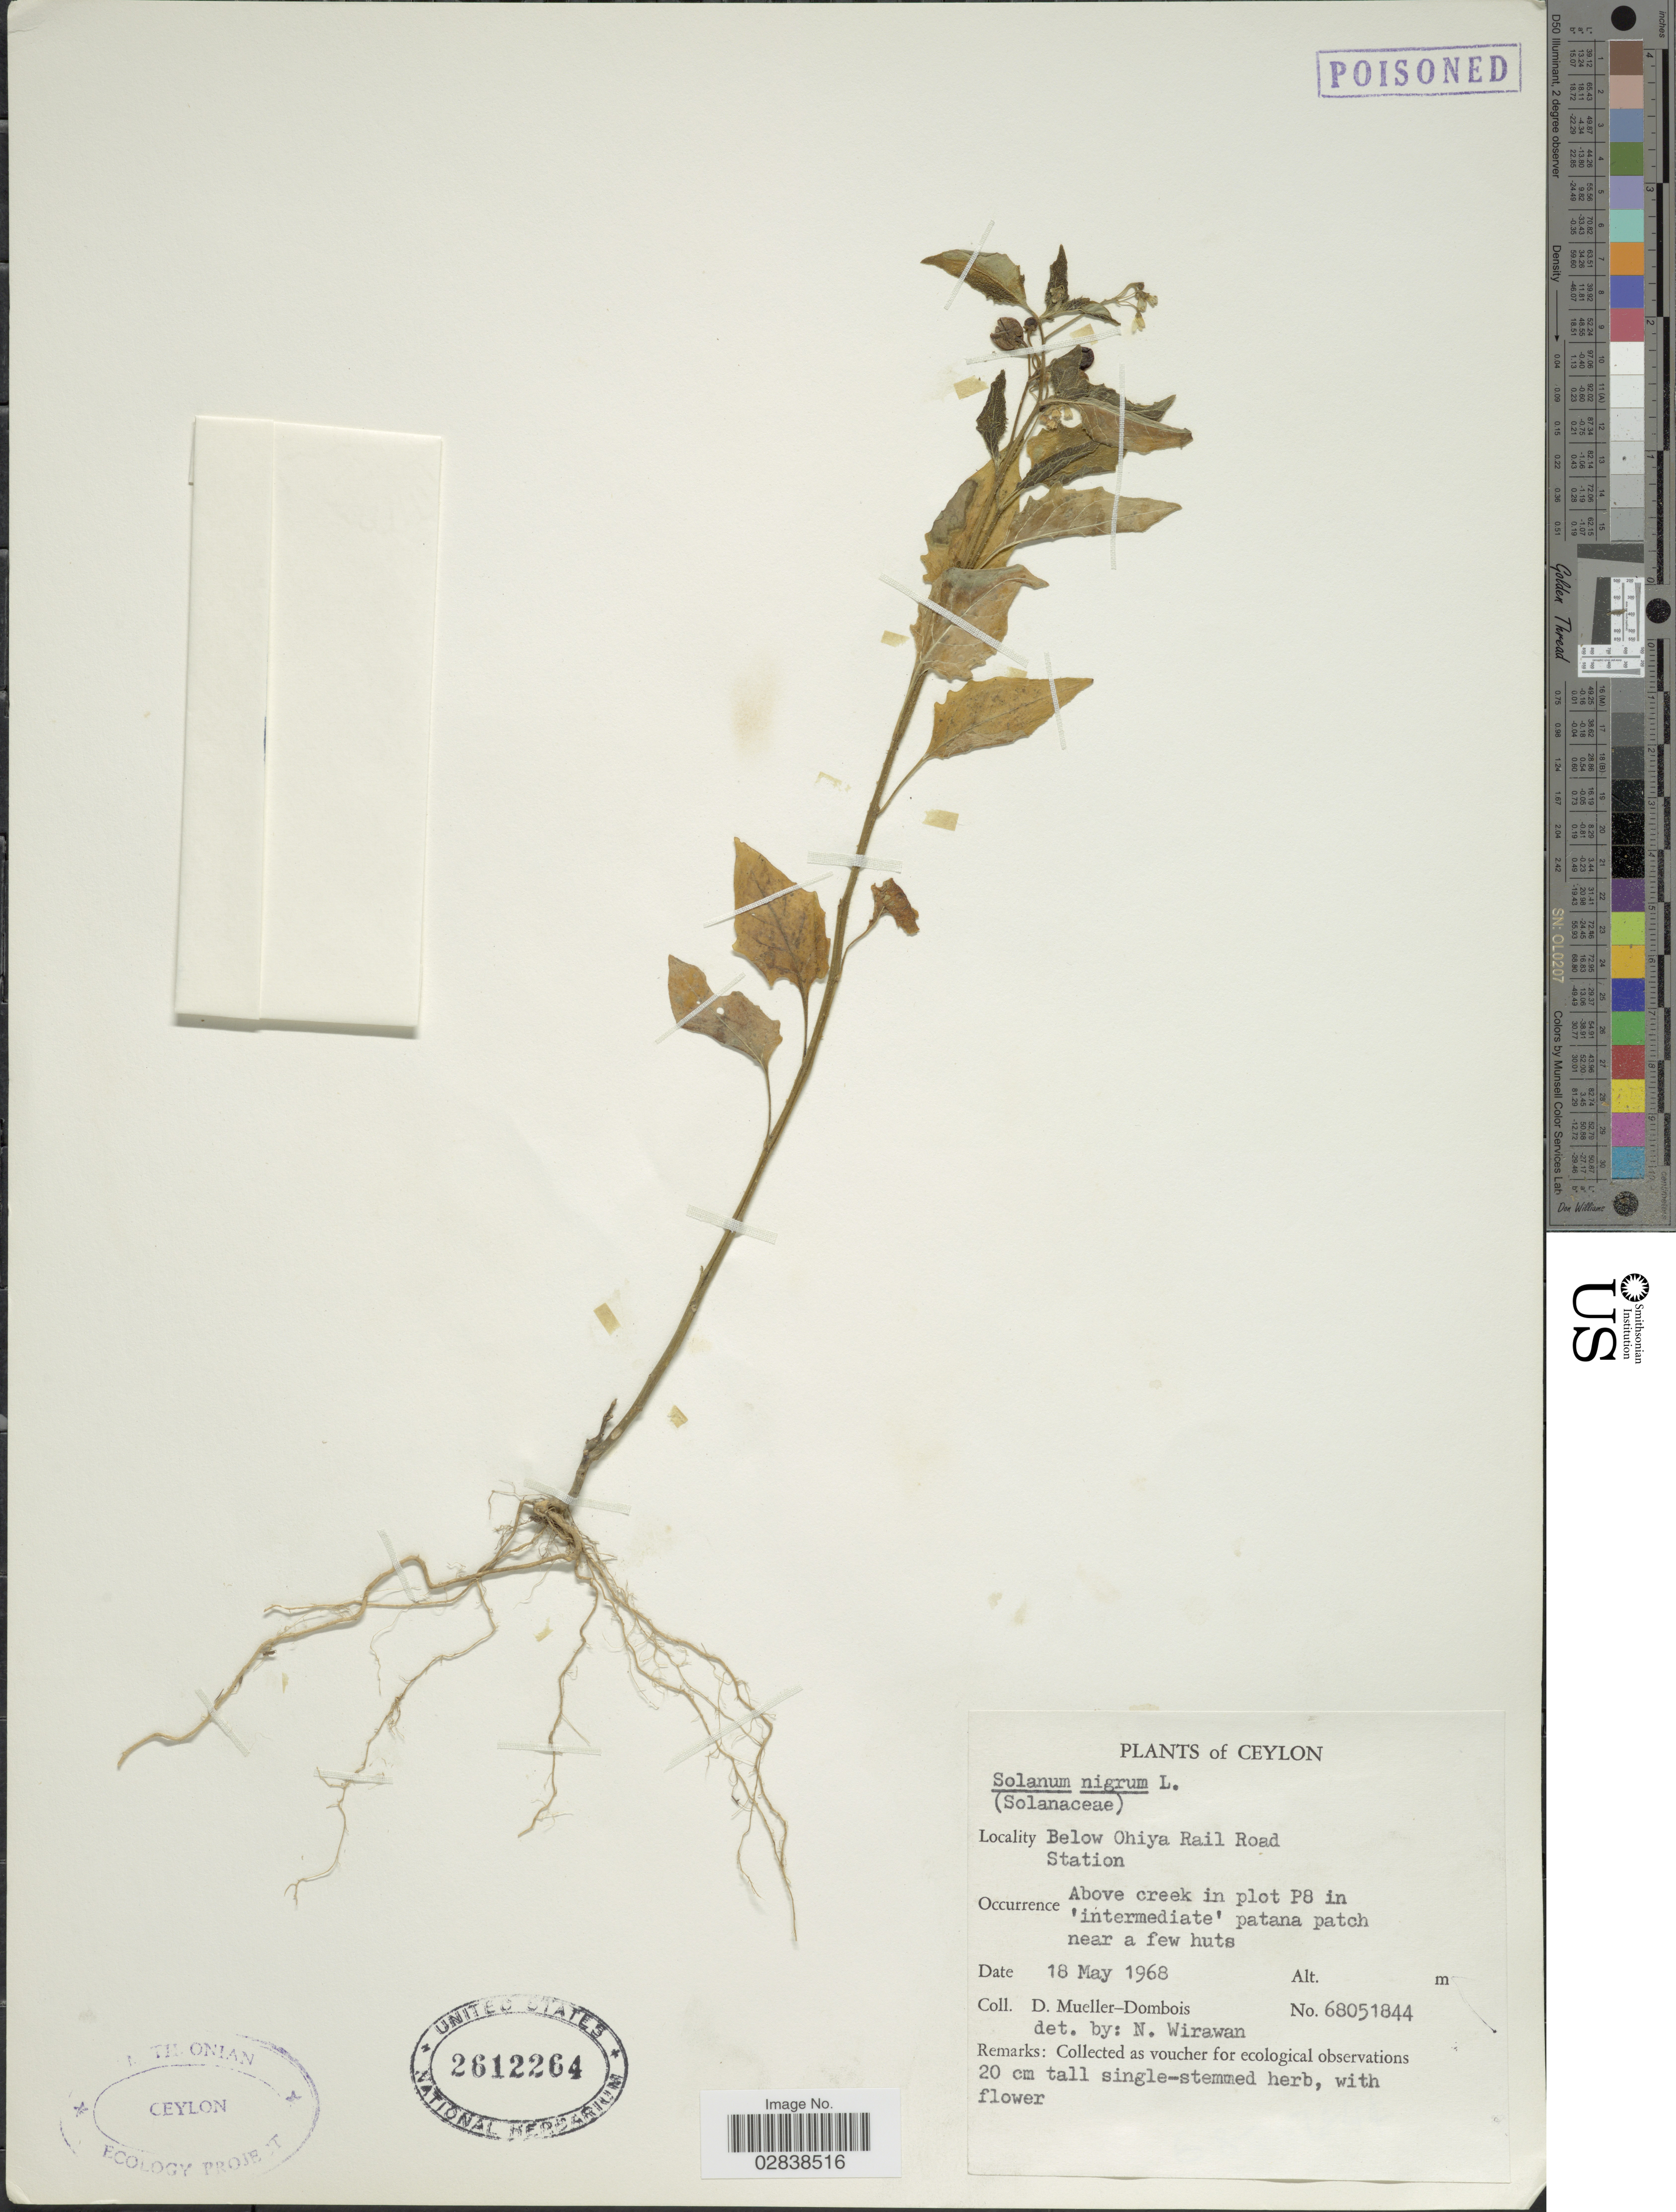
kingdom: Plantae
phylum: Tracheophyta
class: Magnoliopsida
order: Solanales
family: Solanaceae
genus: Solanum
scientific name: Solanum nigrum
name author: L.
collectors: D. Mueller-Dombois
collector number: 68051844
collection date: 1968-05-18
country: Sri Lanka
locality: Ceylon, Below Ohiya Rail Road Station, Above creek in plot P8.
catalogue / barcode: US 2612264